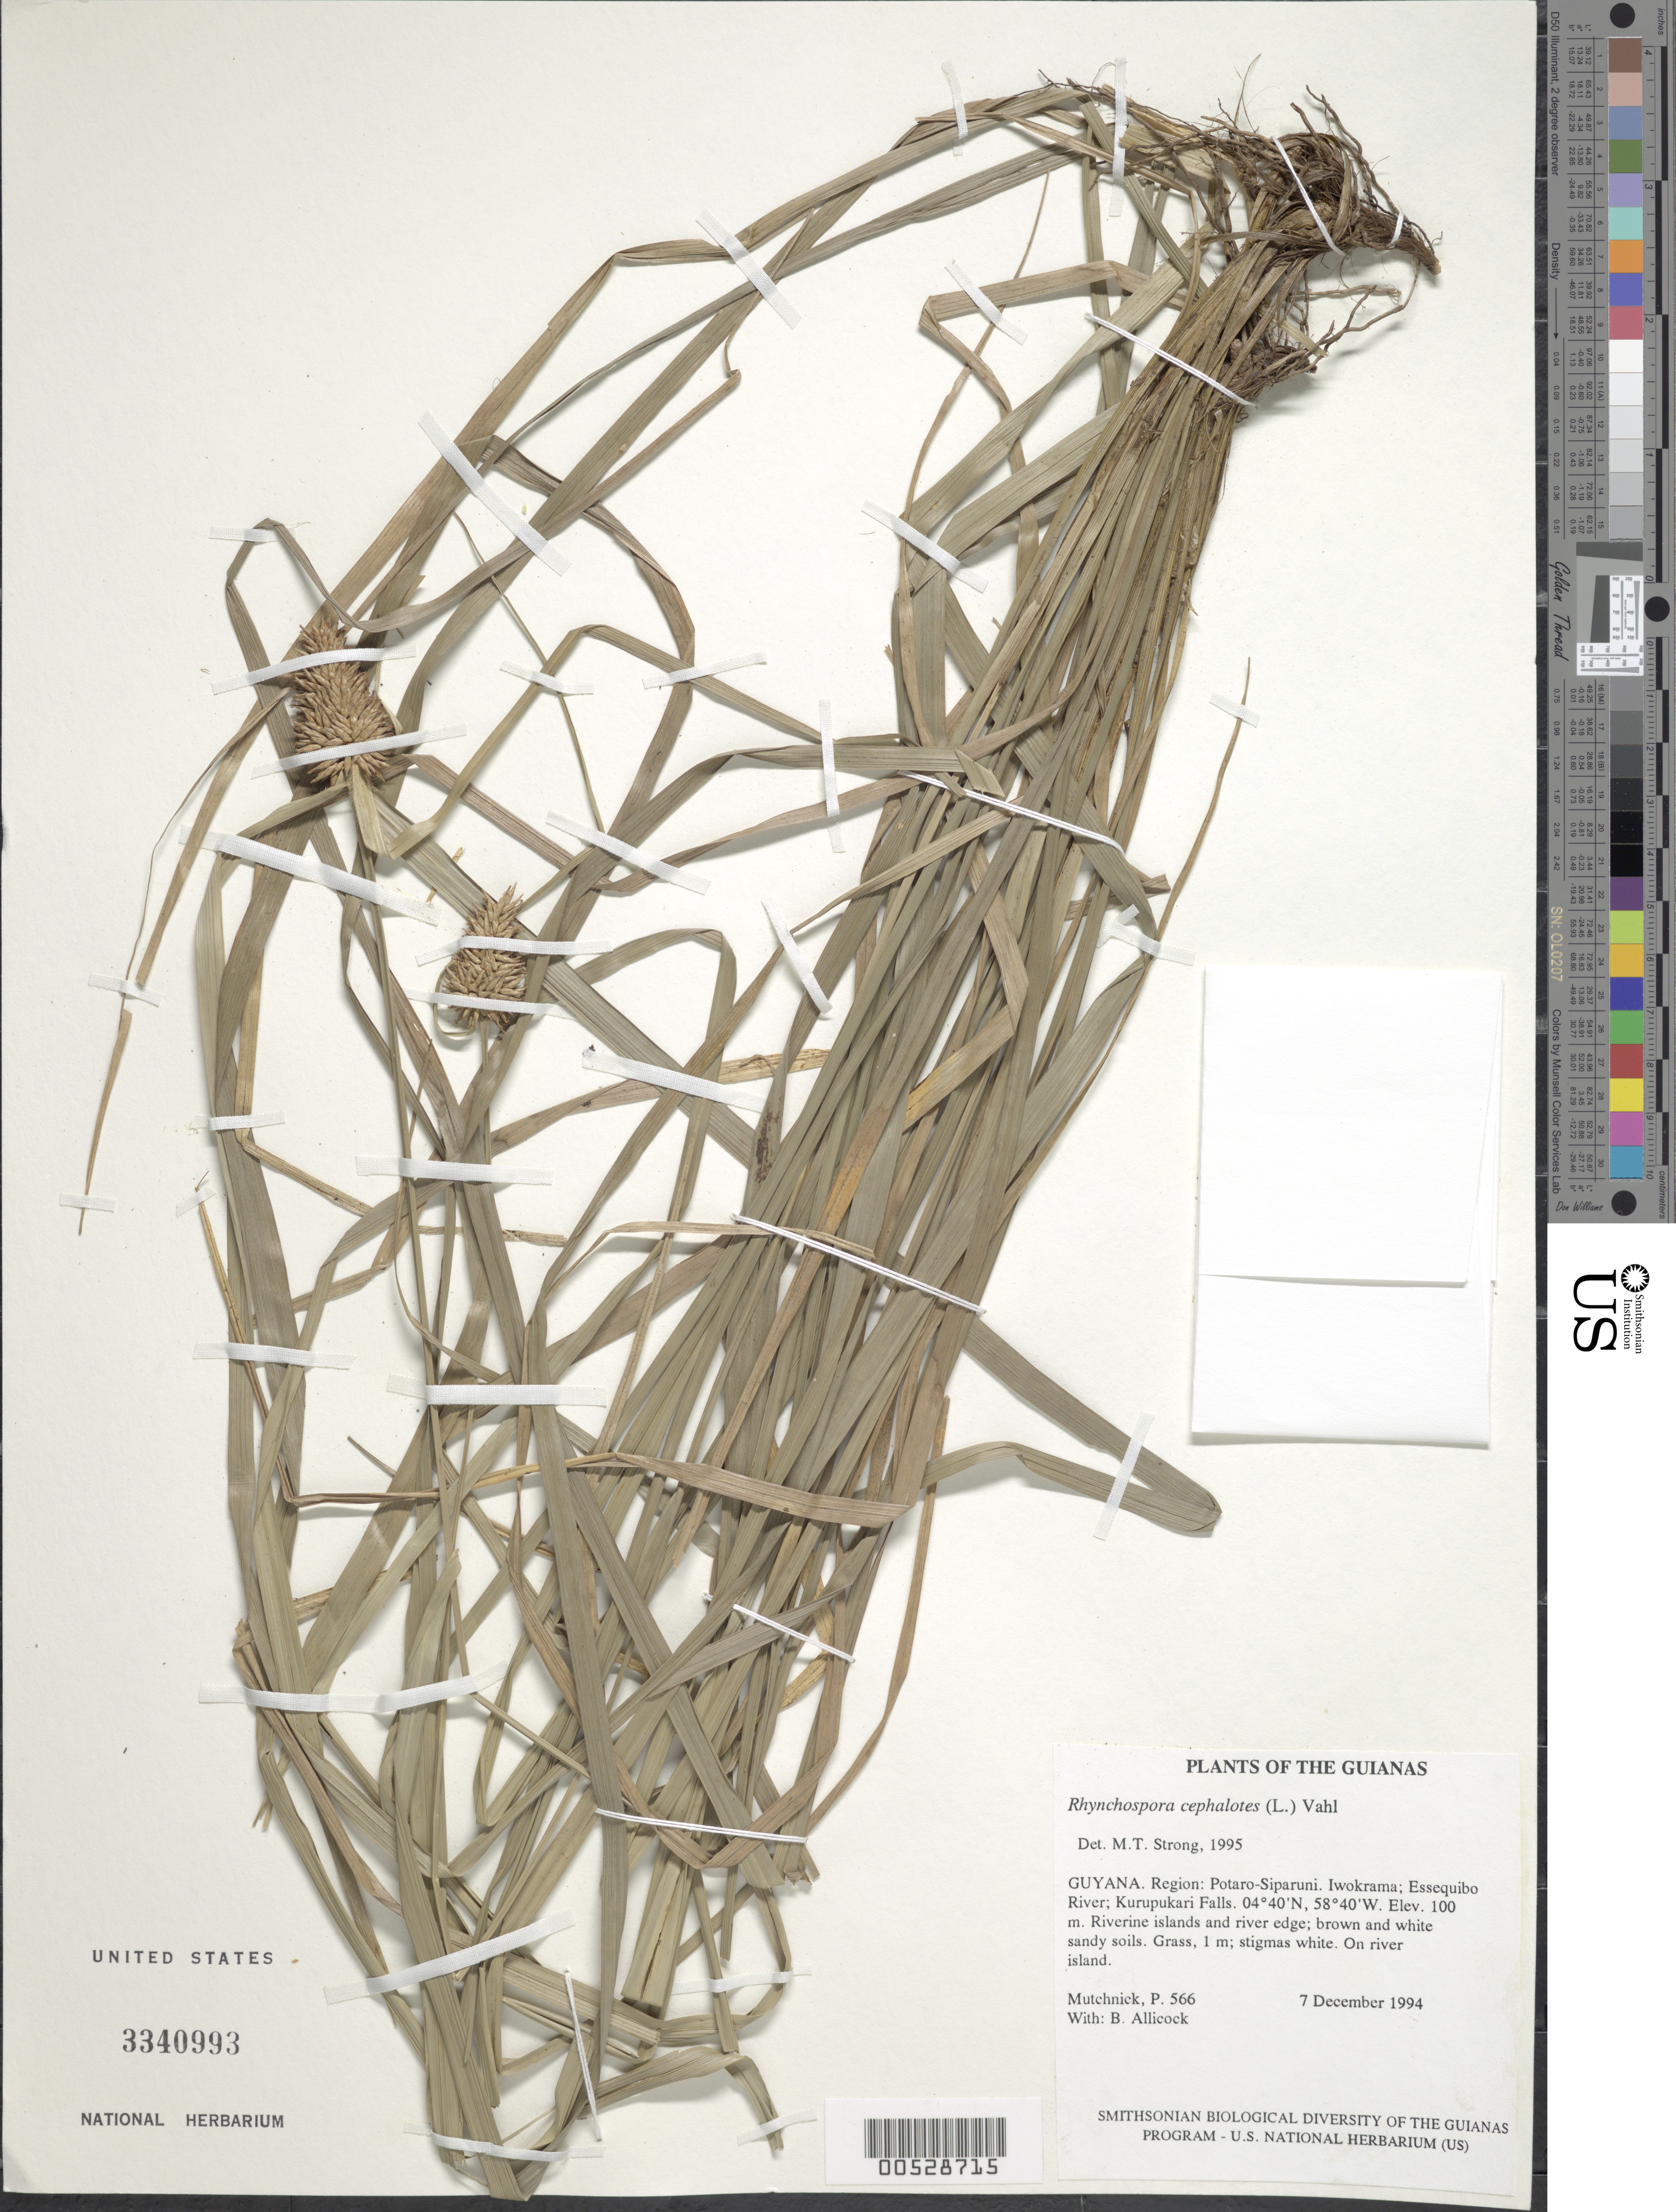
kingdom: Plantae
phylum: Tracheophyta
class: Liliopsida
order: Poales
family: Cyperaceae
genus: Rhynchospora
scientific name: Rhynchospora cephalotes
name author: (L.) Vahl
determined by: Strong, M. T., (US), Smithsonian Institution - National Museum of Natural History (UNITED STATES)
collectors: P. Mutchnick & B. Allicock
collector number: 566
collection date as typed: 7 December 1994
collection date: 1994-12-07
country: Guyana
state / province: Potaro-Siparuni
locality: Iwokrama; Essequibo River; Kurupukari Falls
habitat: Riverine islands and river edge; brown and white sandy soils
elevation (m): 100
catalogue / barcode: US 3340993